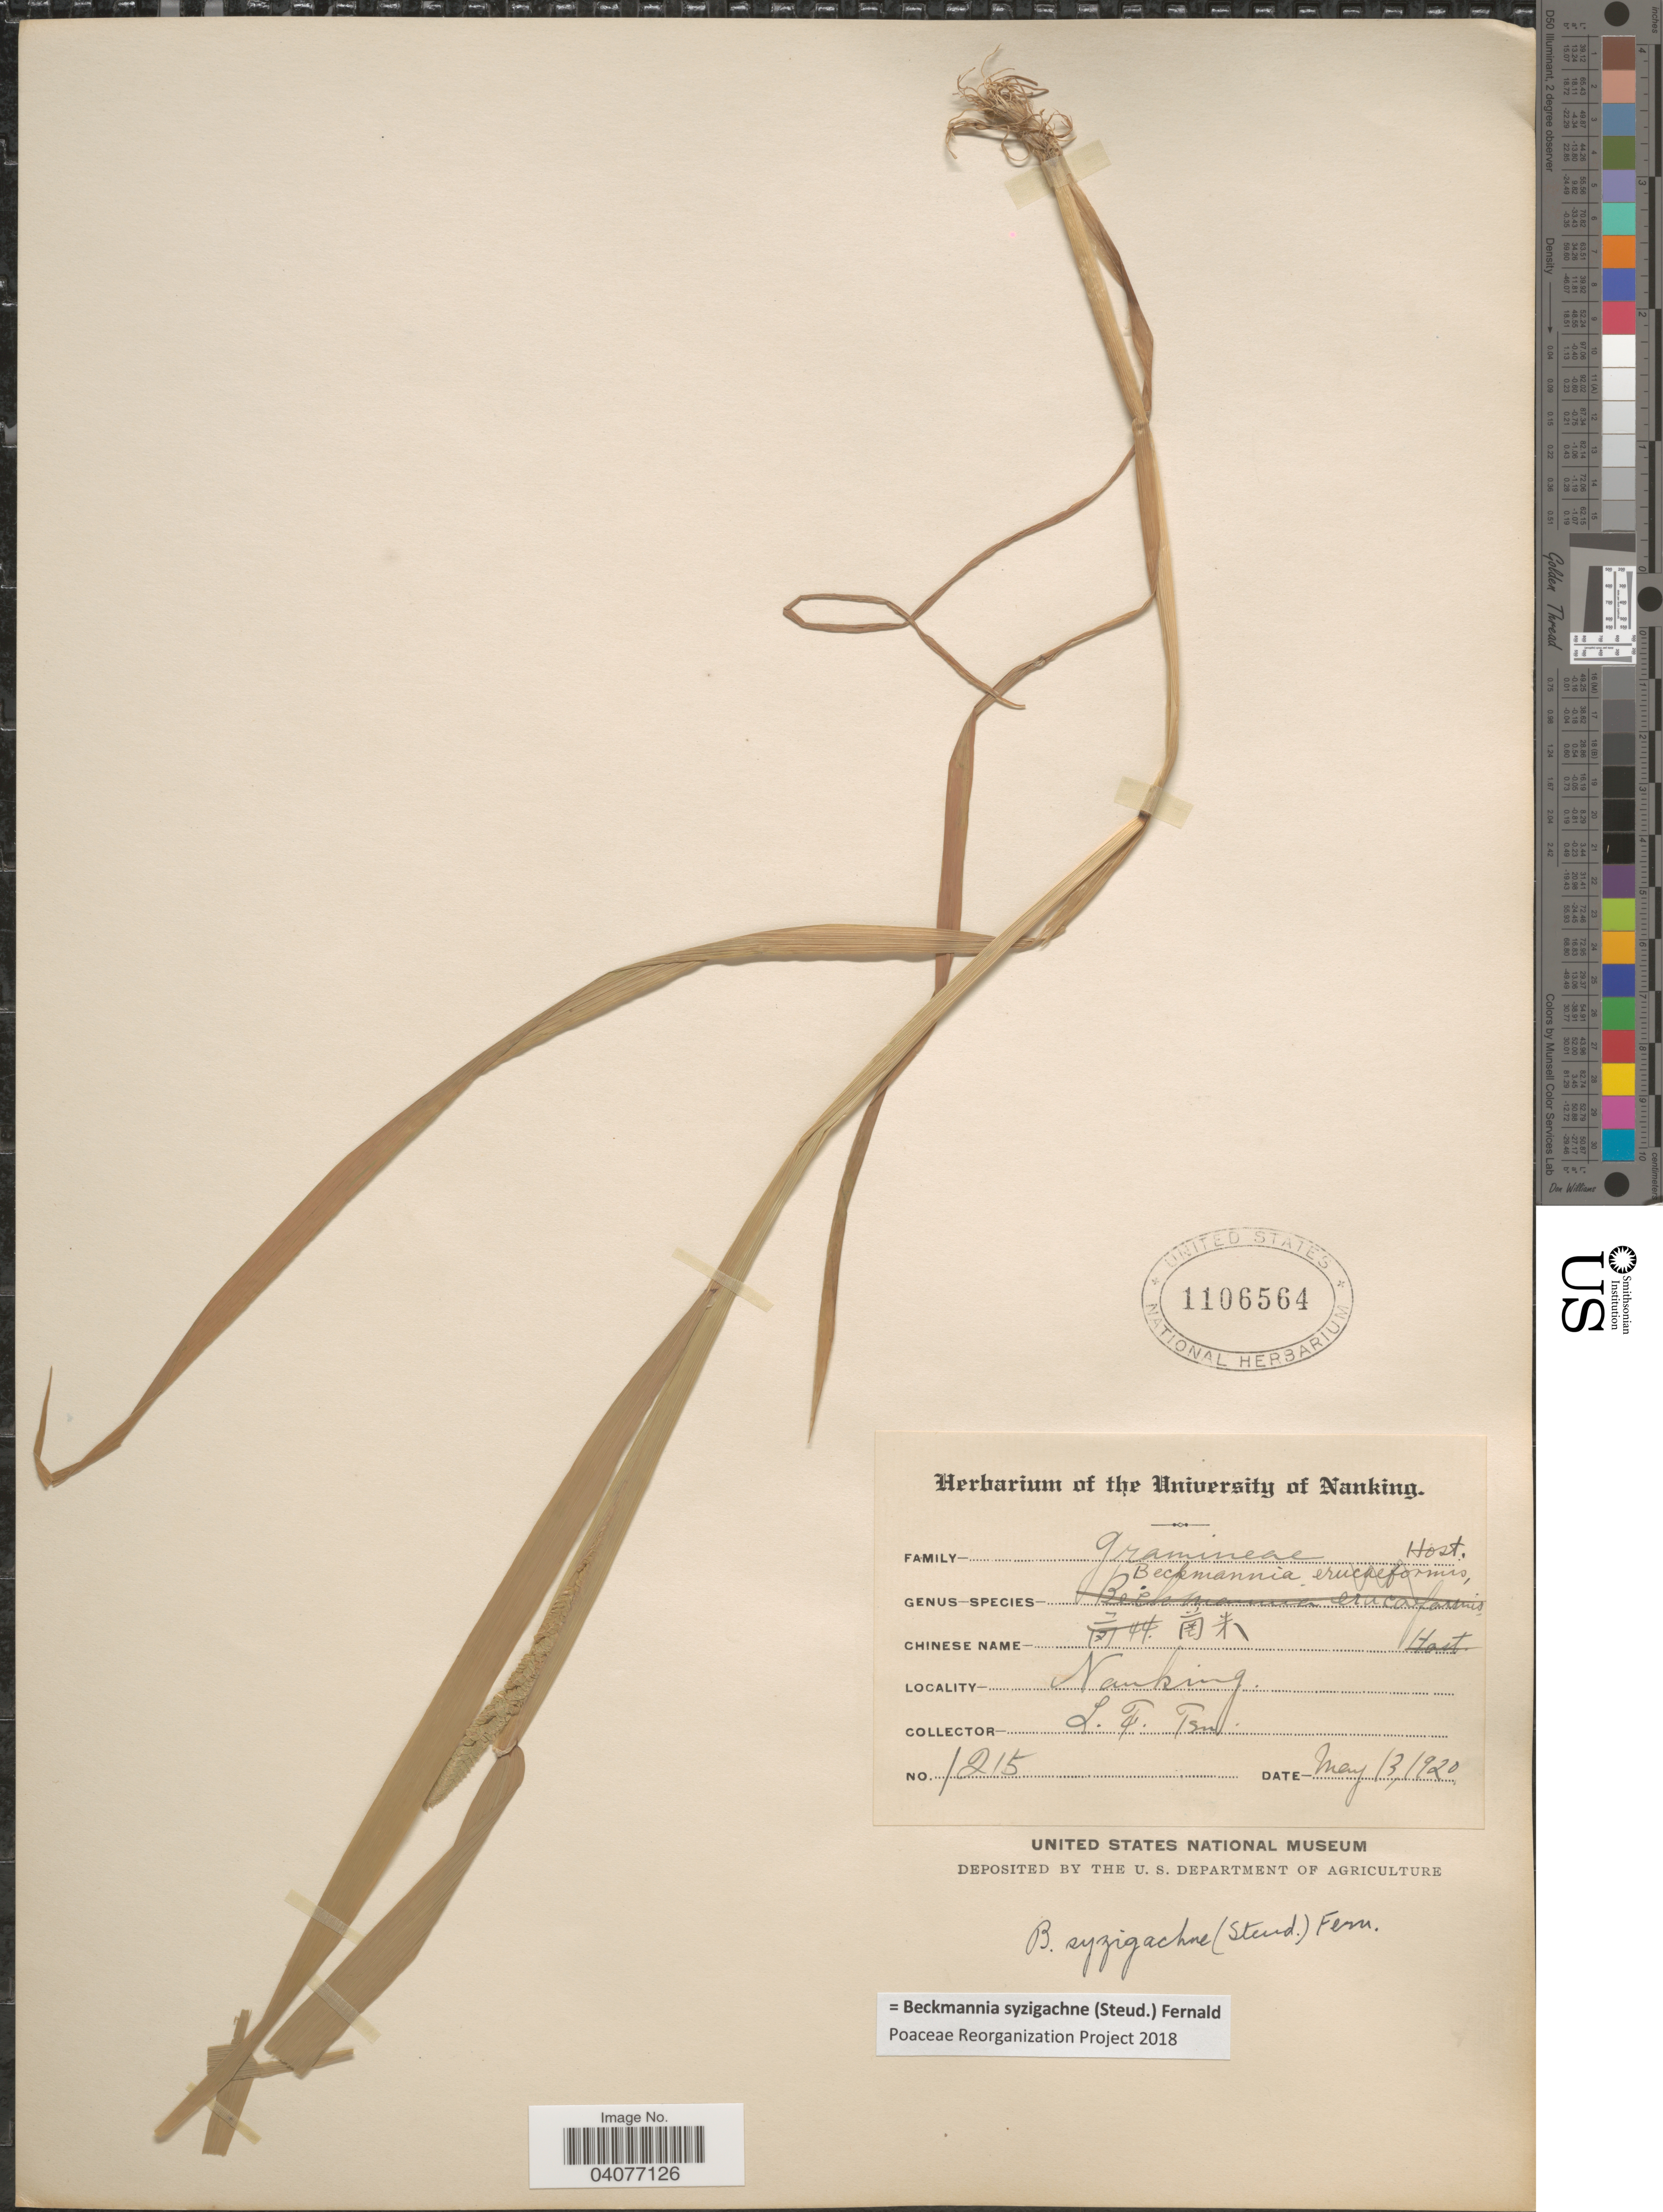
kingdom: Plantae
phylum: Tracheophyta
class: Liliopsida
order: Poales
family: Poaceae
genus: Beckmannia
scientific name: Beckmannia syzigachne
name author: (Steud.) Fernald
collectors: L. Tsu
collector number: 1215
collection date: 1920-05-13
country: China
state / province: Jiangsu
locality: Nanking.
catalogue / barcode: US 1106564